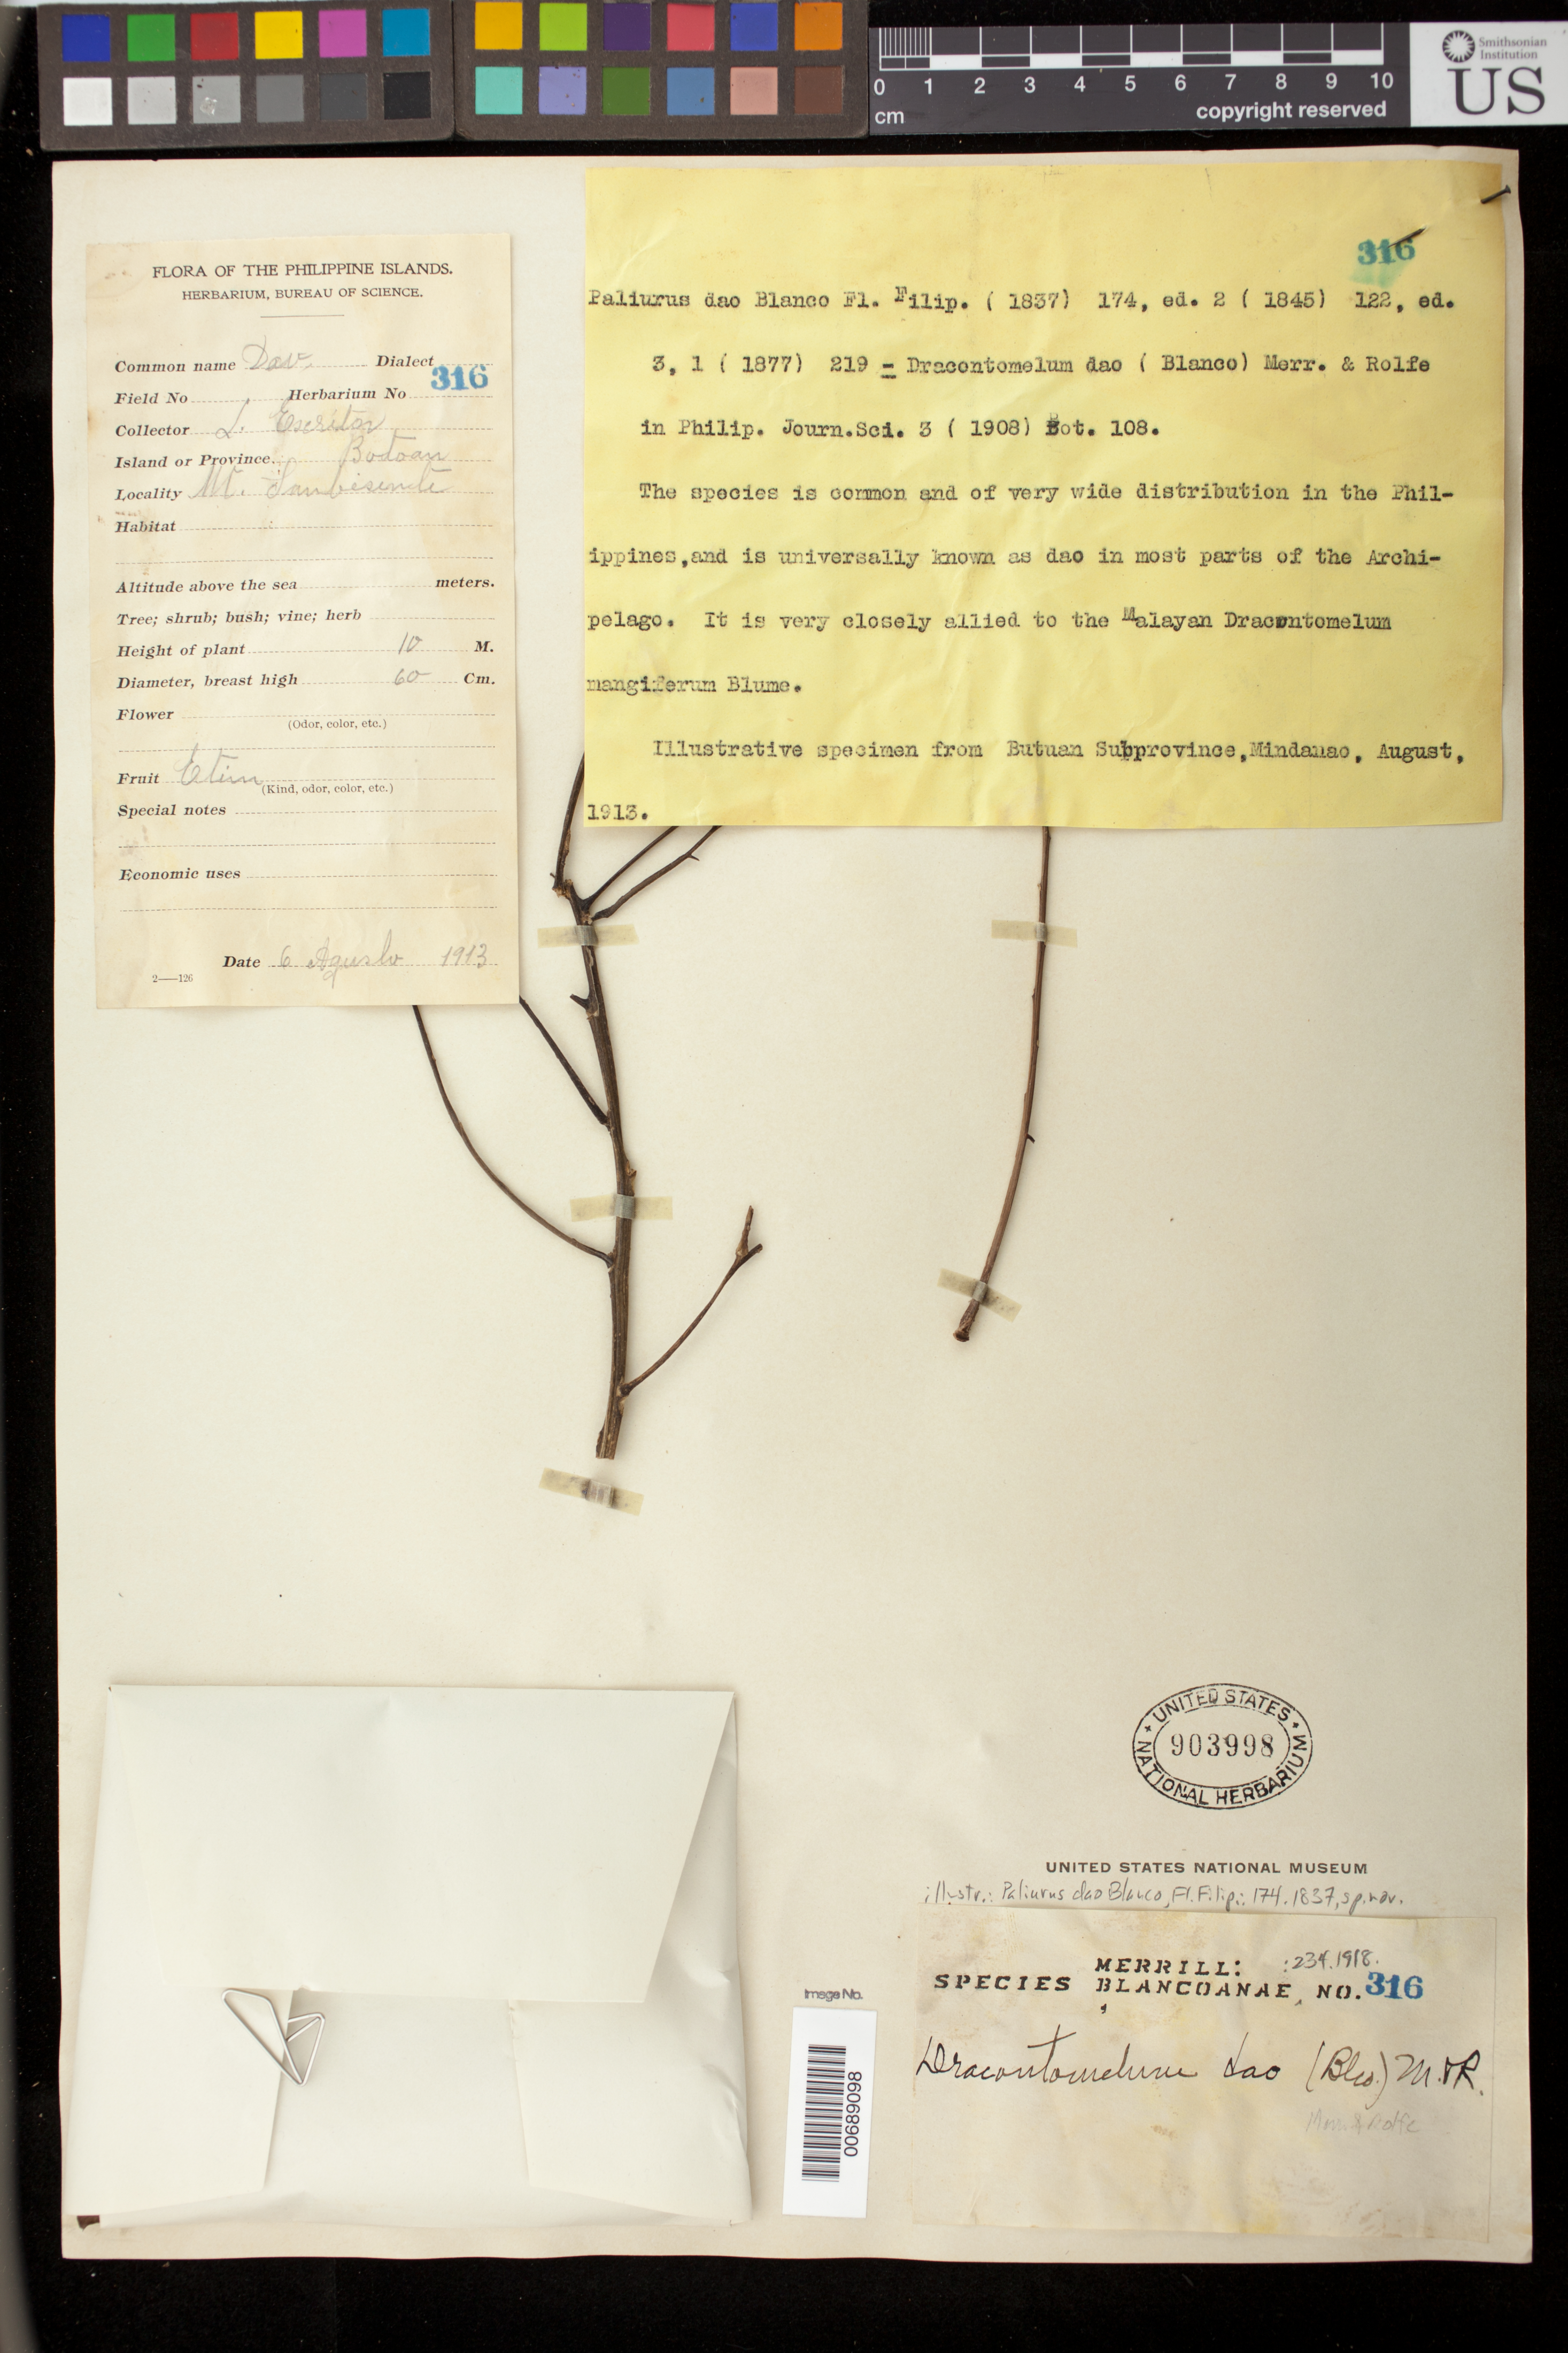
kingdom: Plantae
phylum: Tracheophyta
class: Magnoliopsida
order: Sapindales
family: Anacardiaceae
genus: Dracontomelon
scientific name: Dracontomelon dao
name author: (Blanco) Merr. & Rolfe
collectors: L. Escritor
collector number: Sp. Blancoan. 0316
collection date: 1913-08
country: Philippines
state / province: Calabarzon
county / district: Laguna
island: Luzon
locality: Caimgin, Calamba side of Mt. Makiling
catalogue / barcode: US 903998